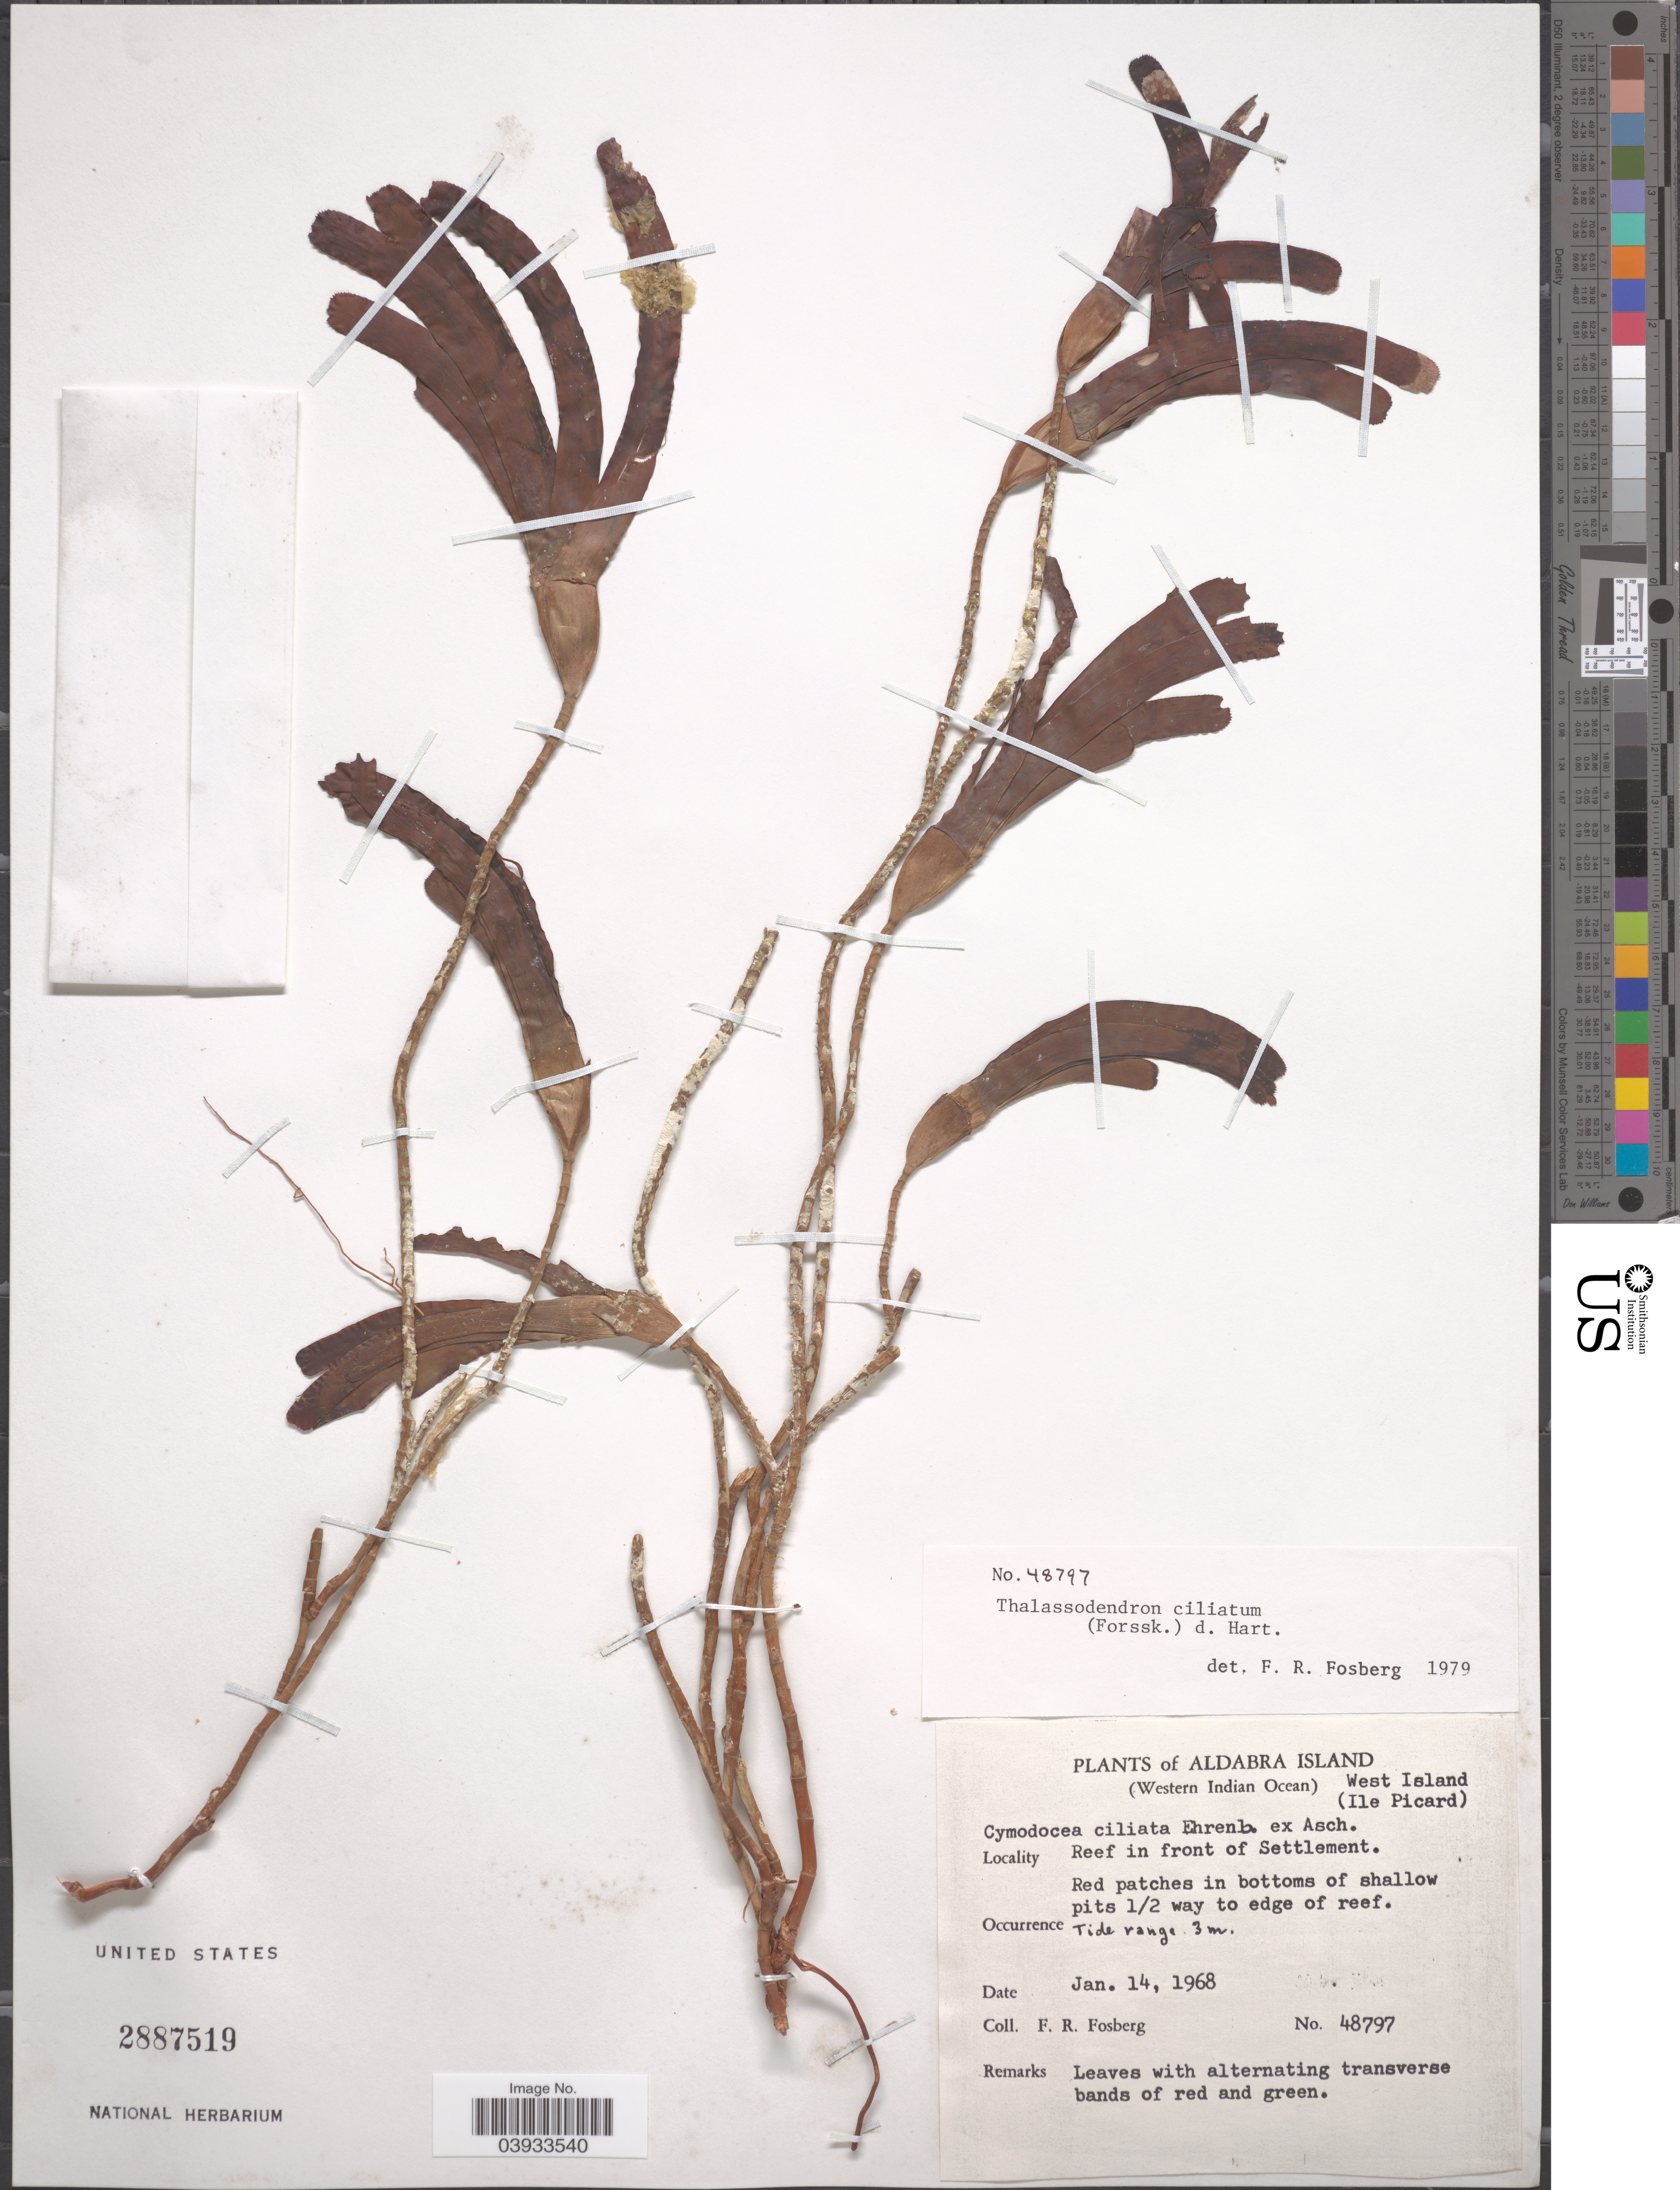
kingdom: Plantae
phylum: Tracheophyta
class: Liliopsida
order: Alismatales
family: Cymodoceaceae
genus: Thalassodendron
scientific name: Thalassodendron ciliatum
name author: (Forssk.) Hartog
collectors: F. R. Fosberg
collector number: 48797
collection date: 1968-01-14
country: Seychelles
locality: Aldabra Island. (Western Indian Ocean) West Island (Ile Picard). In front of Settlement.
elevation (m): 3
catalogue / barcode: US 2887519